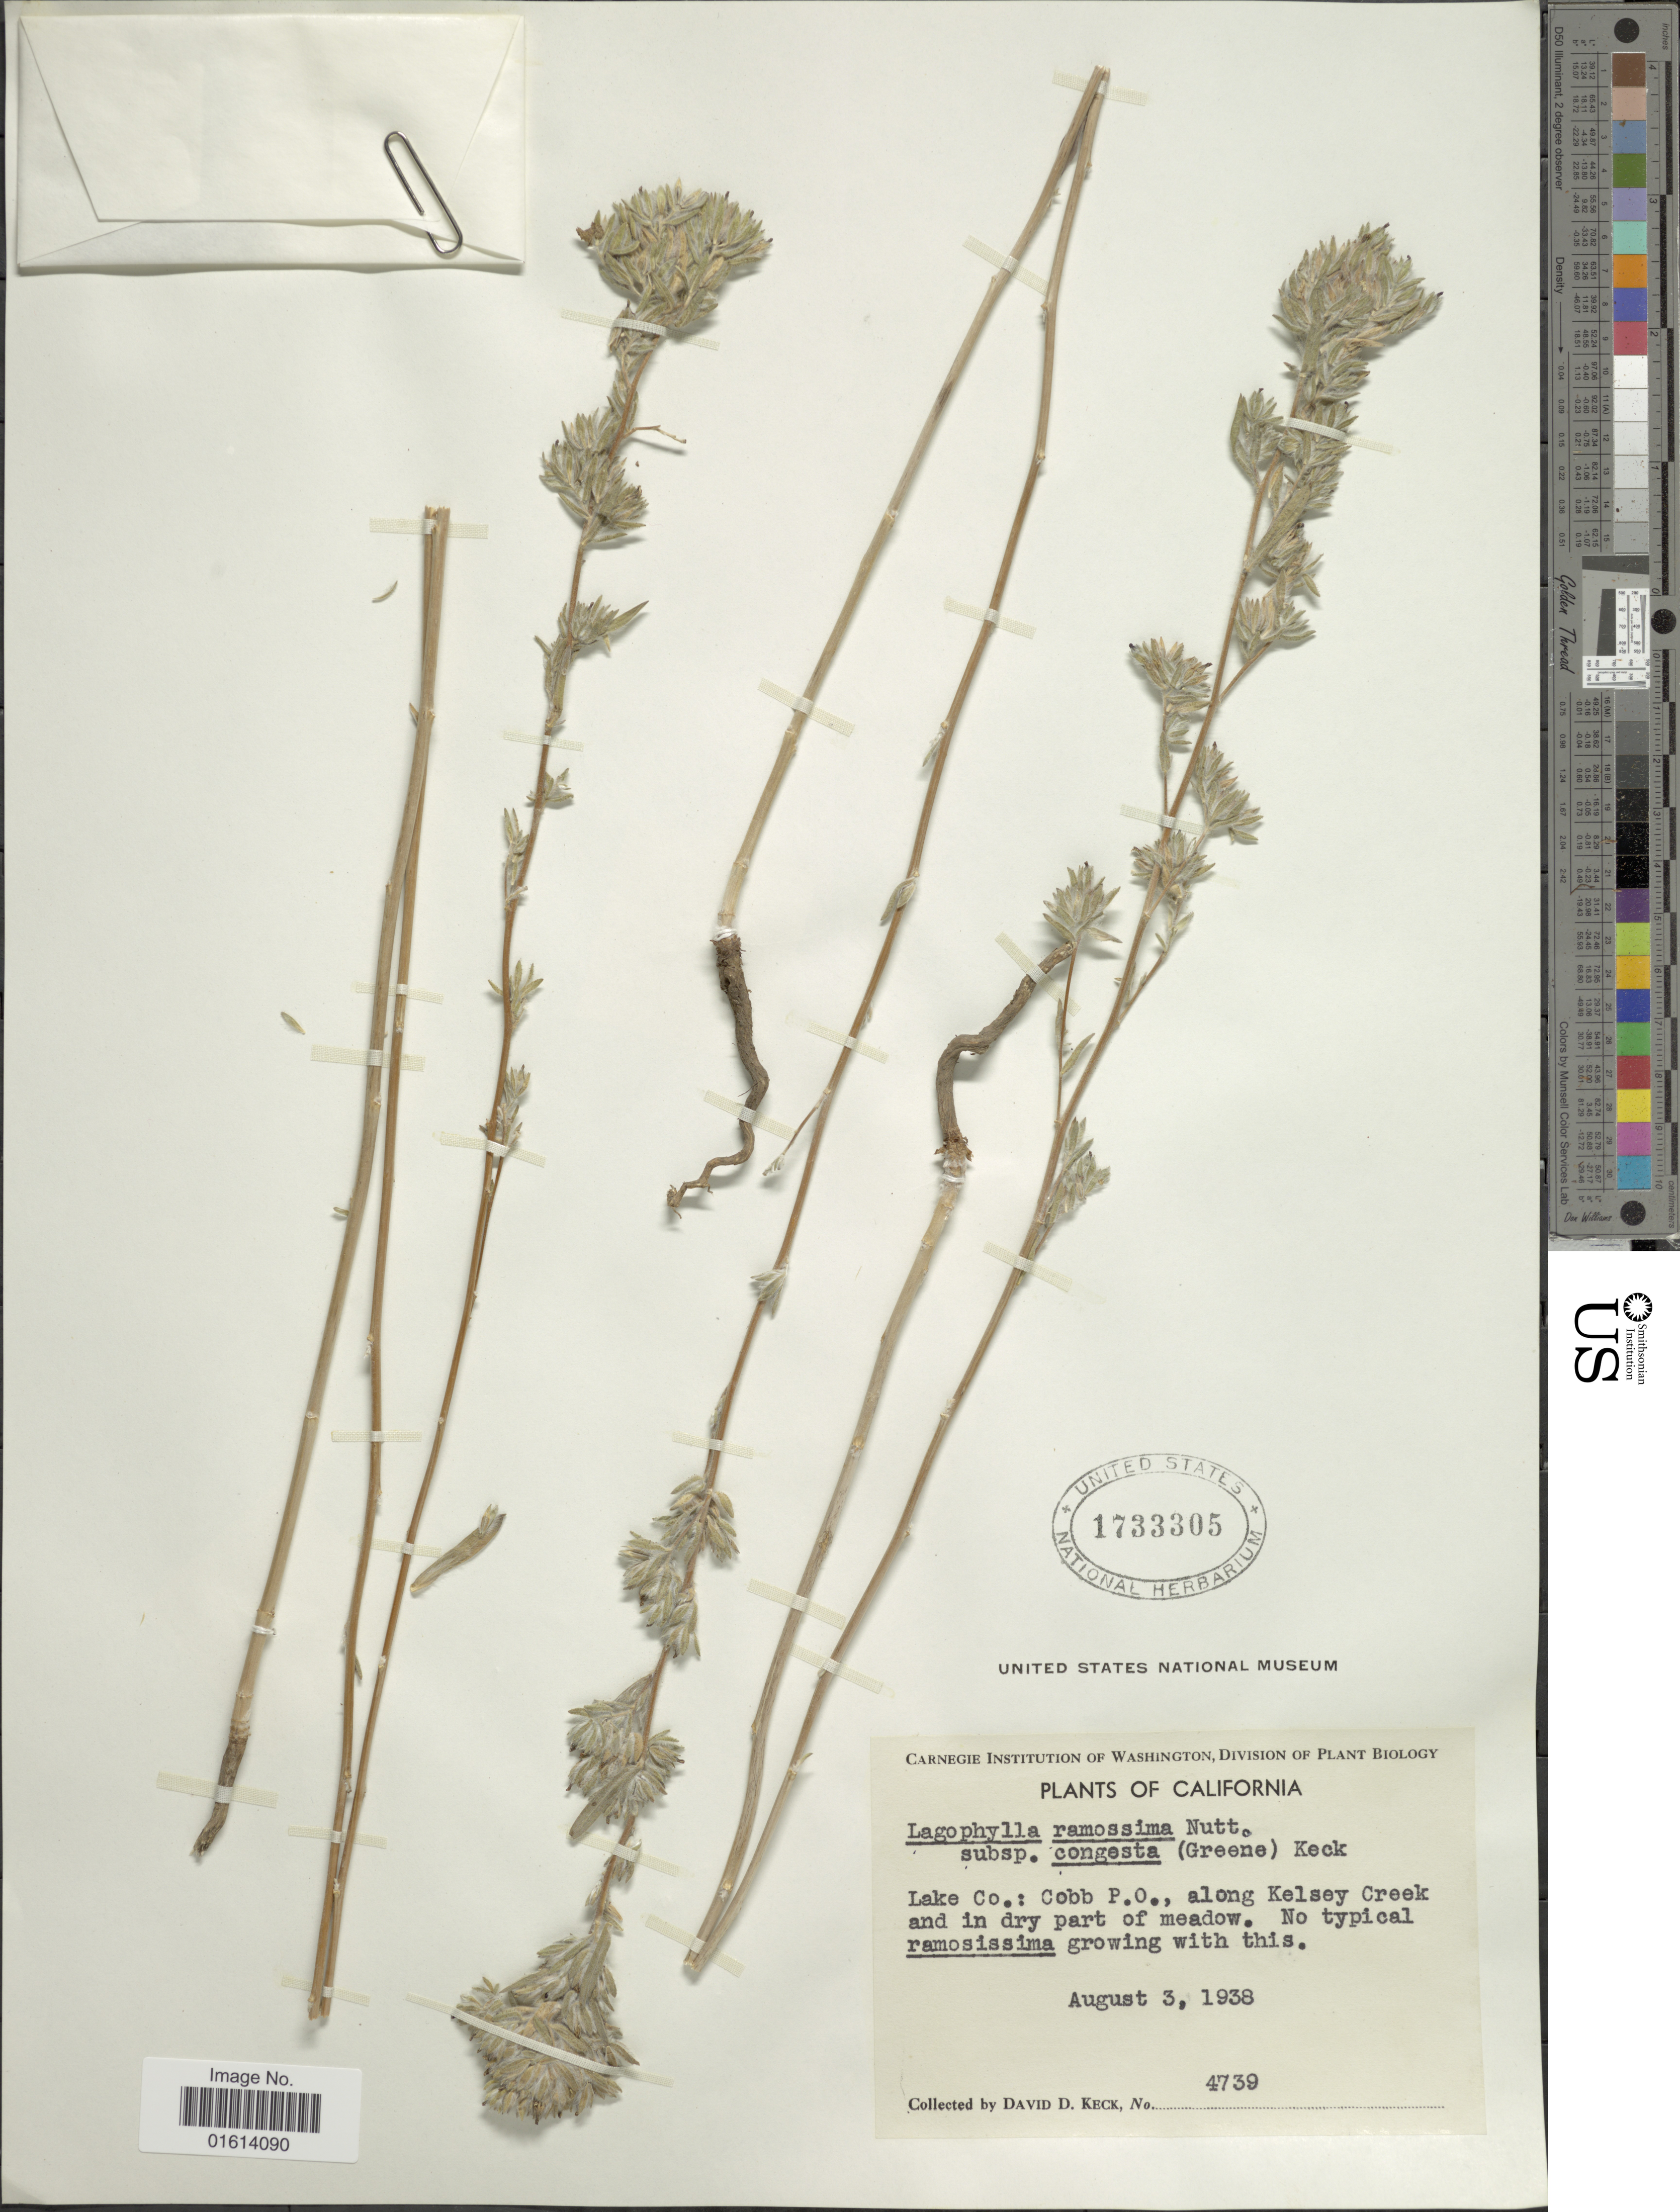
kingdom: Plantae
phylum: Tracheophyta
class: Magnoliopsida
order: Asterales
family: Asteraceae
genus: Lagophylla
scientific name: Lagophylla ramosissima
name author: Nutt.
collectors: D. D. Keck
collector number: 4739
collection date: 1938-08-03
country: United States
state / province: California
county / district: Lake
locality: Lake Co., Cobb P.O., along Kelsey Creek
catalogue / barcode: US 1733305